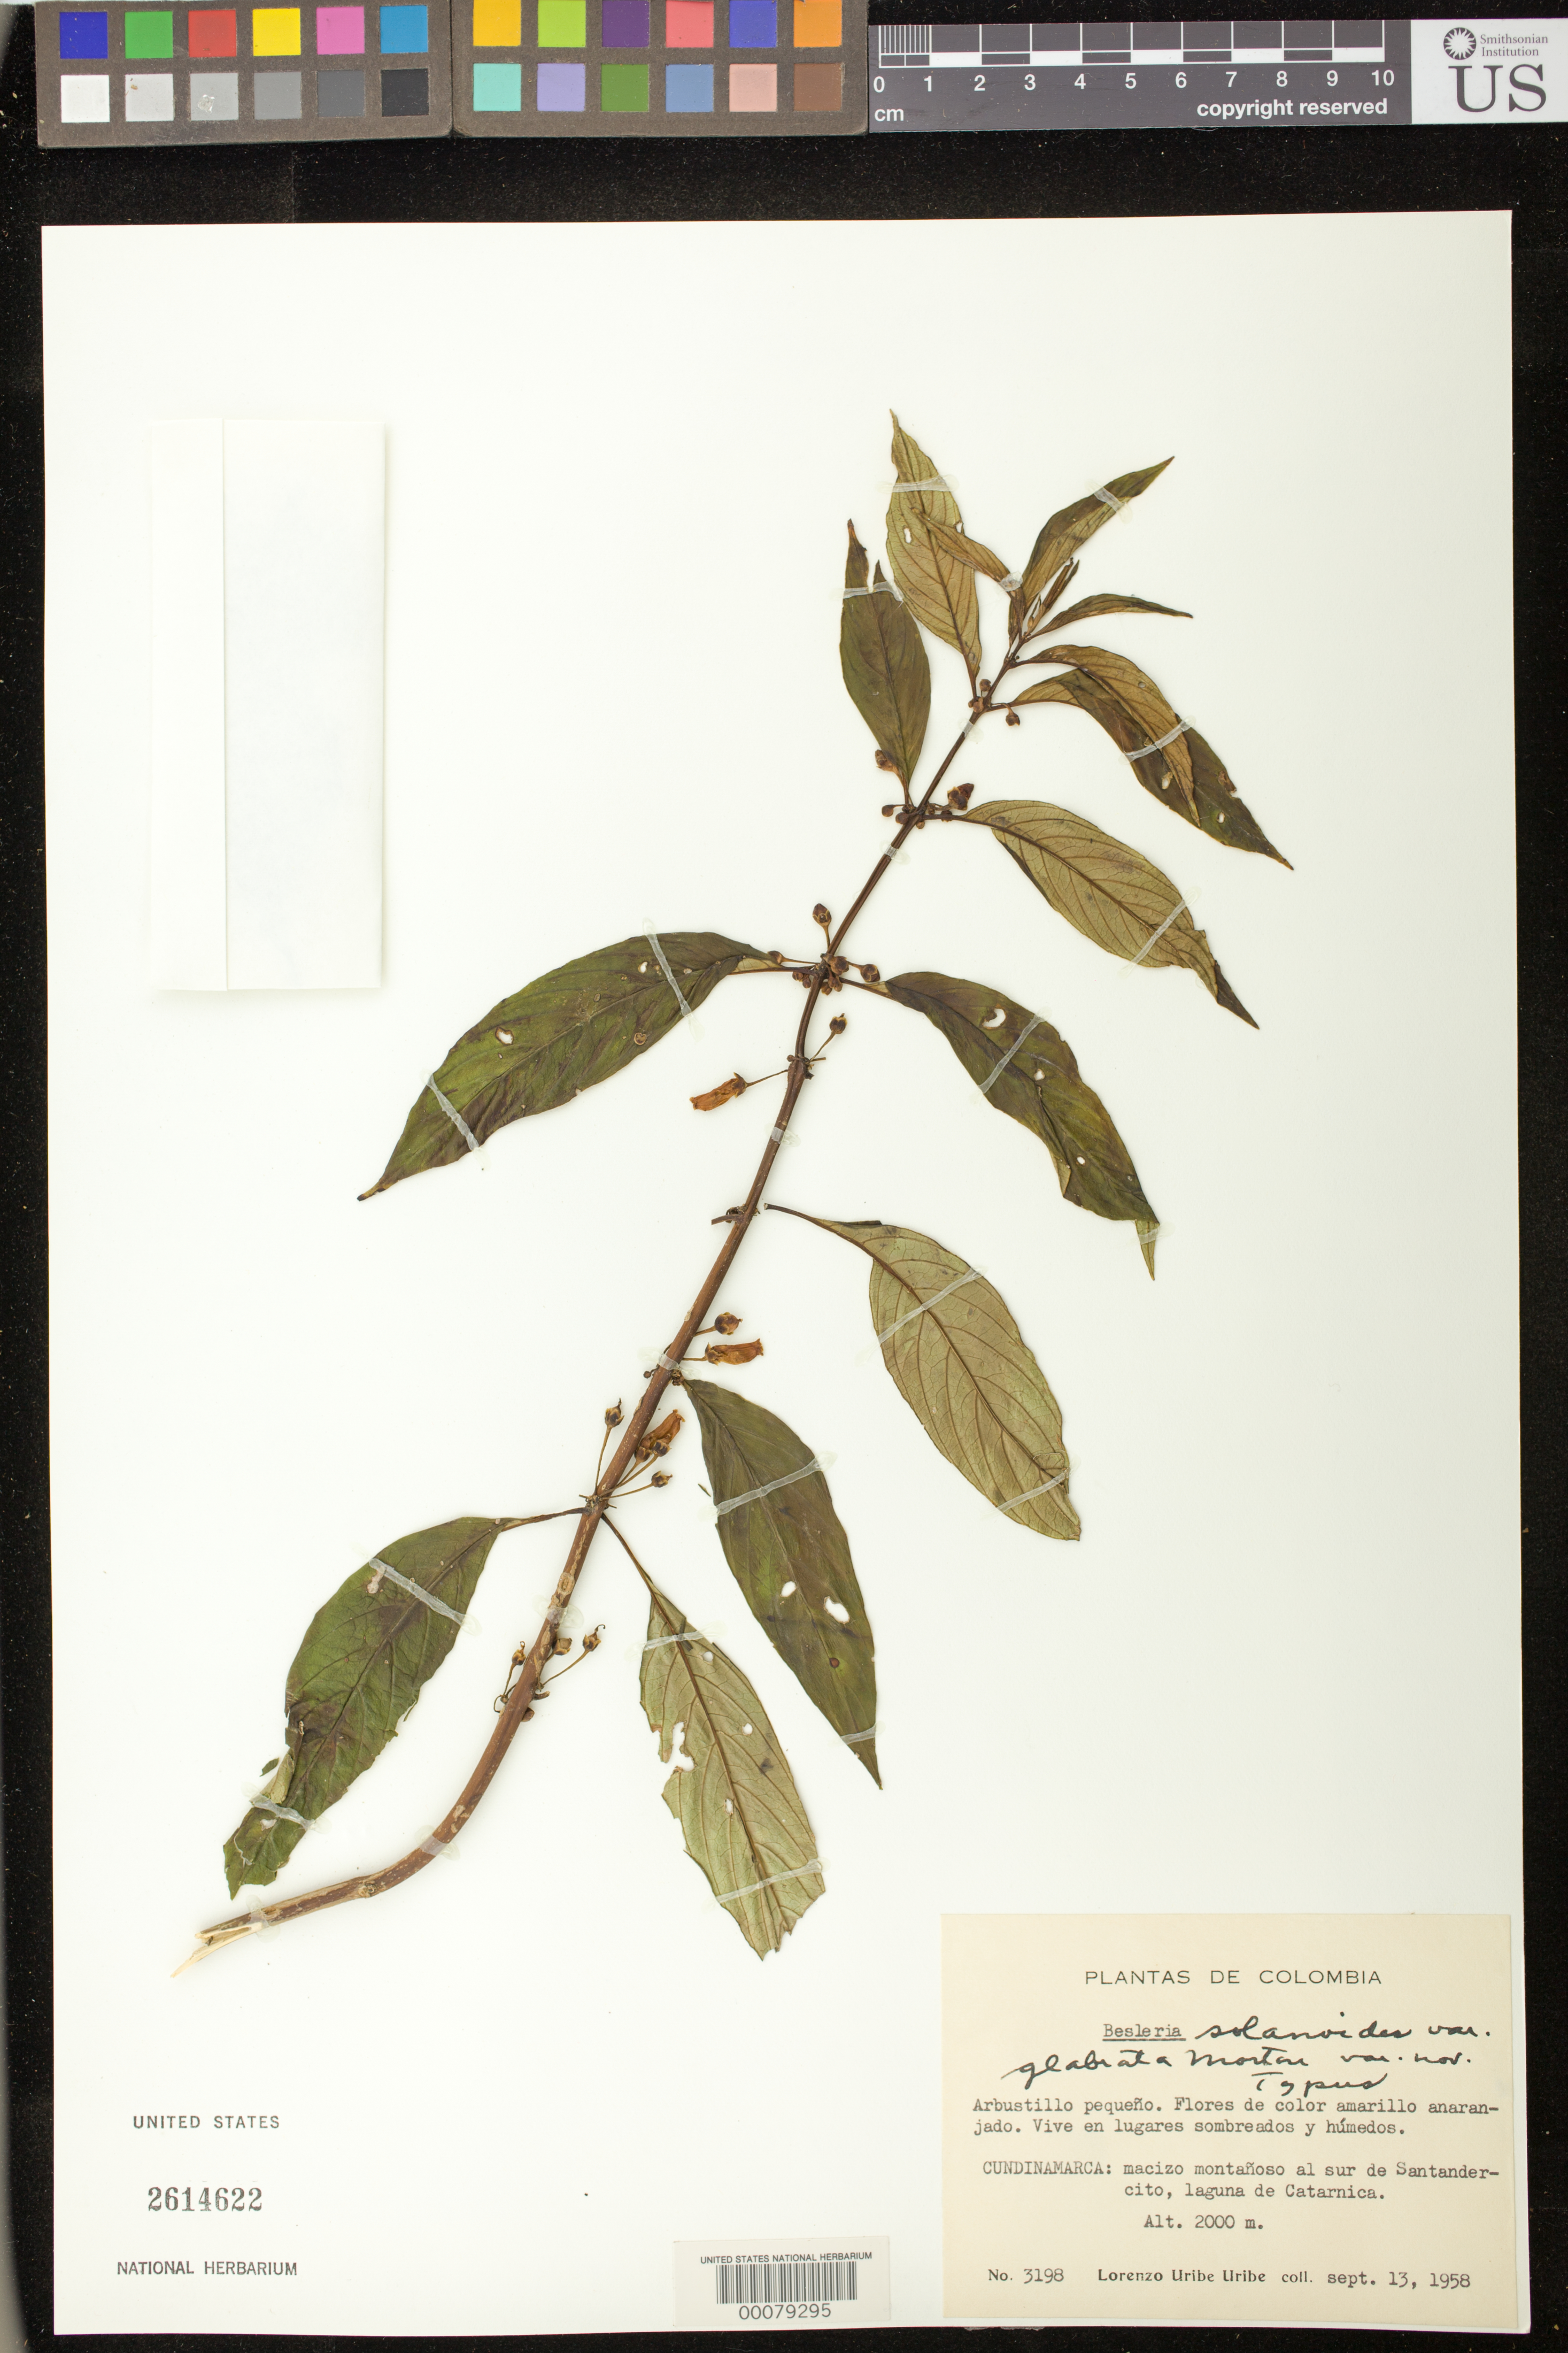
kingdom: Plantae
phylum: Tracheophyta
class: Magnoliopsida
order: Lamiales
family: Gesneriaceae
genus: Besleria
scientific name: Besleria solanoides var. solanoides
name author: Kunth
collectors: L. Uribe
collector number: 3198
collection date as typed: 13 Sep 1958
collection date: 1958-09-13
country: Colombia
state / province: Cundinamarca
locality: Massive mountainous area S of Santandercito, Catarnica Lagoon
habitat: Living in a shaded, humid spot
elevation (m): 2000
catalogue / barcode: US 2614622